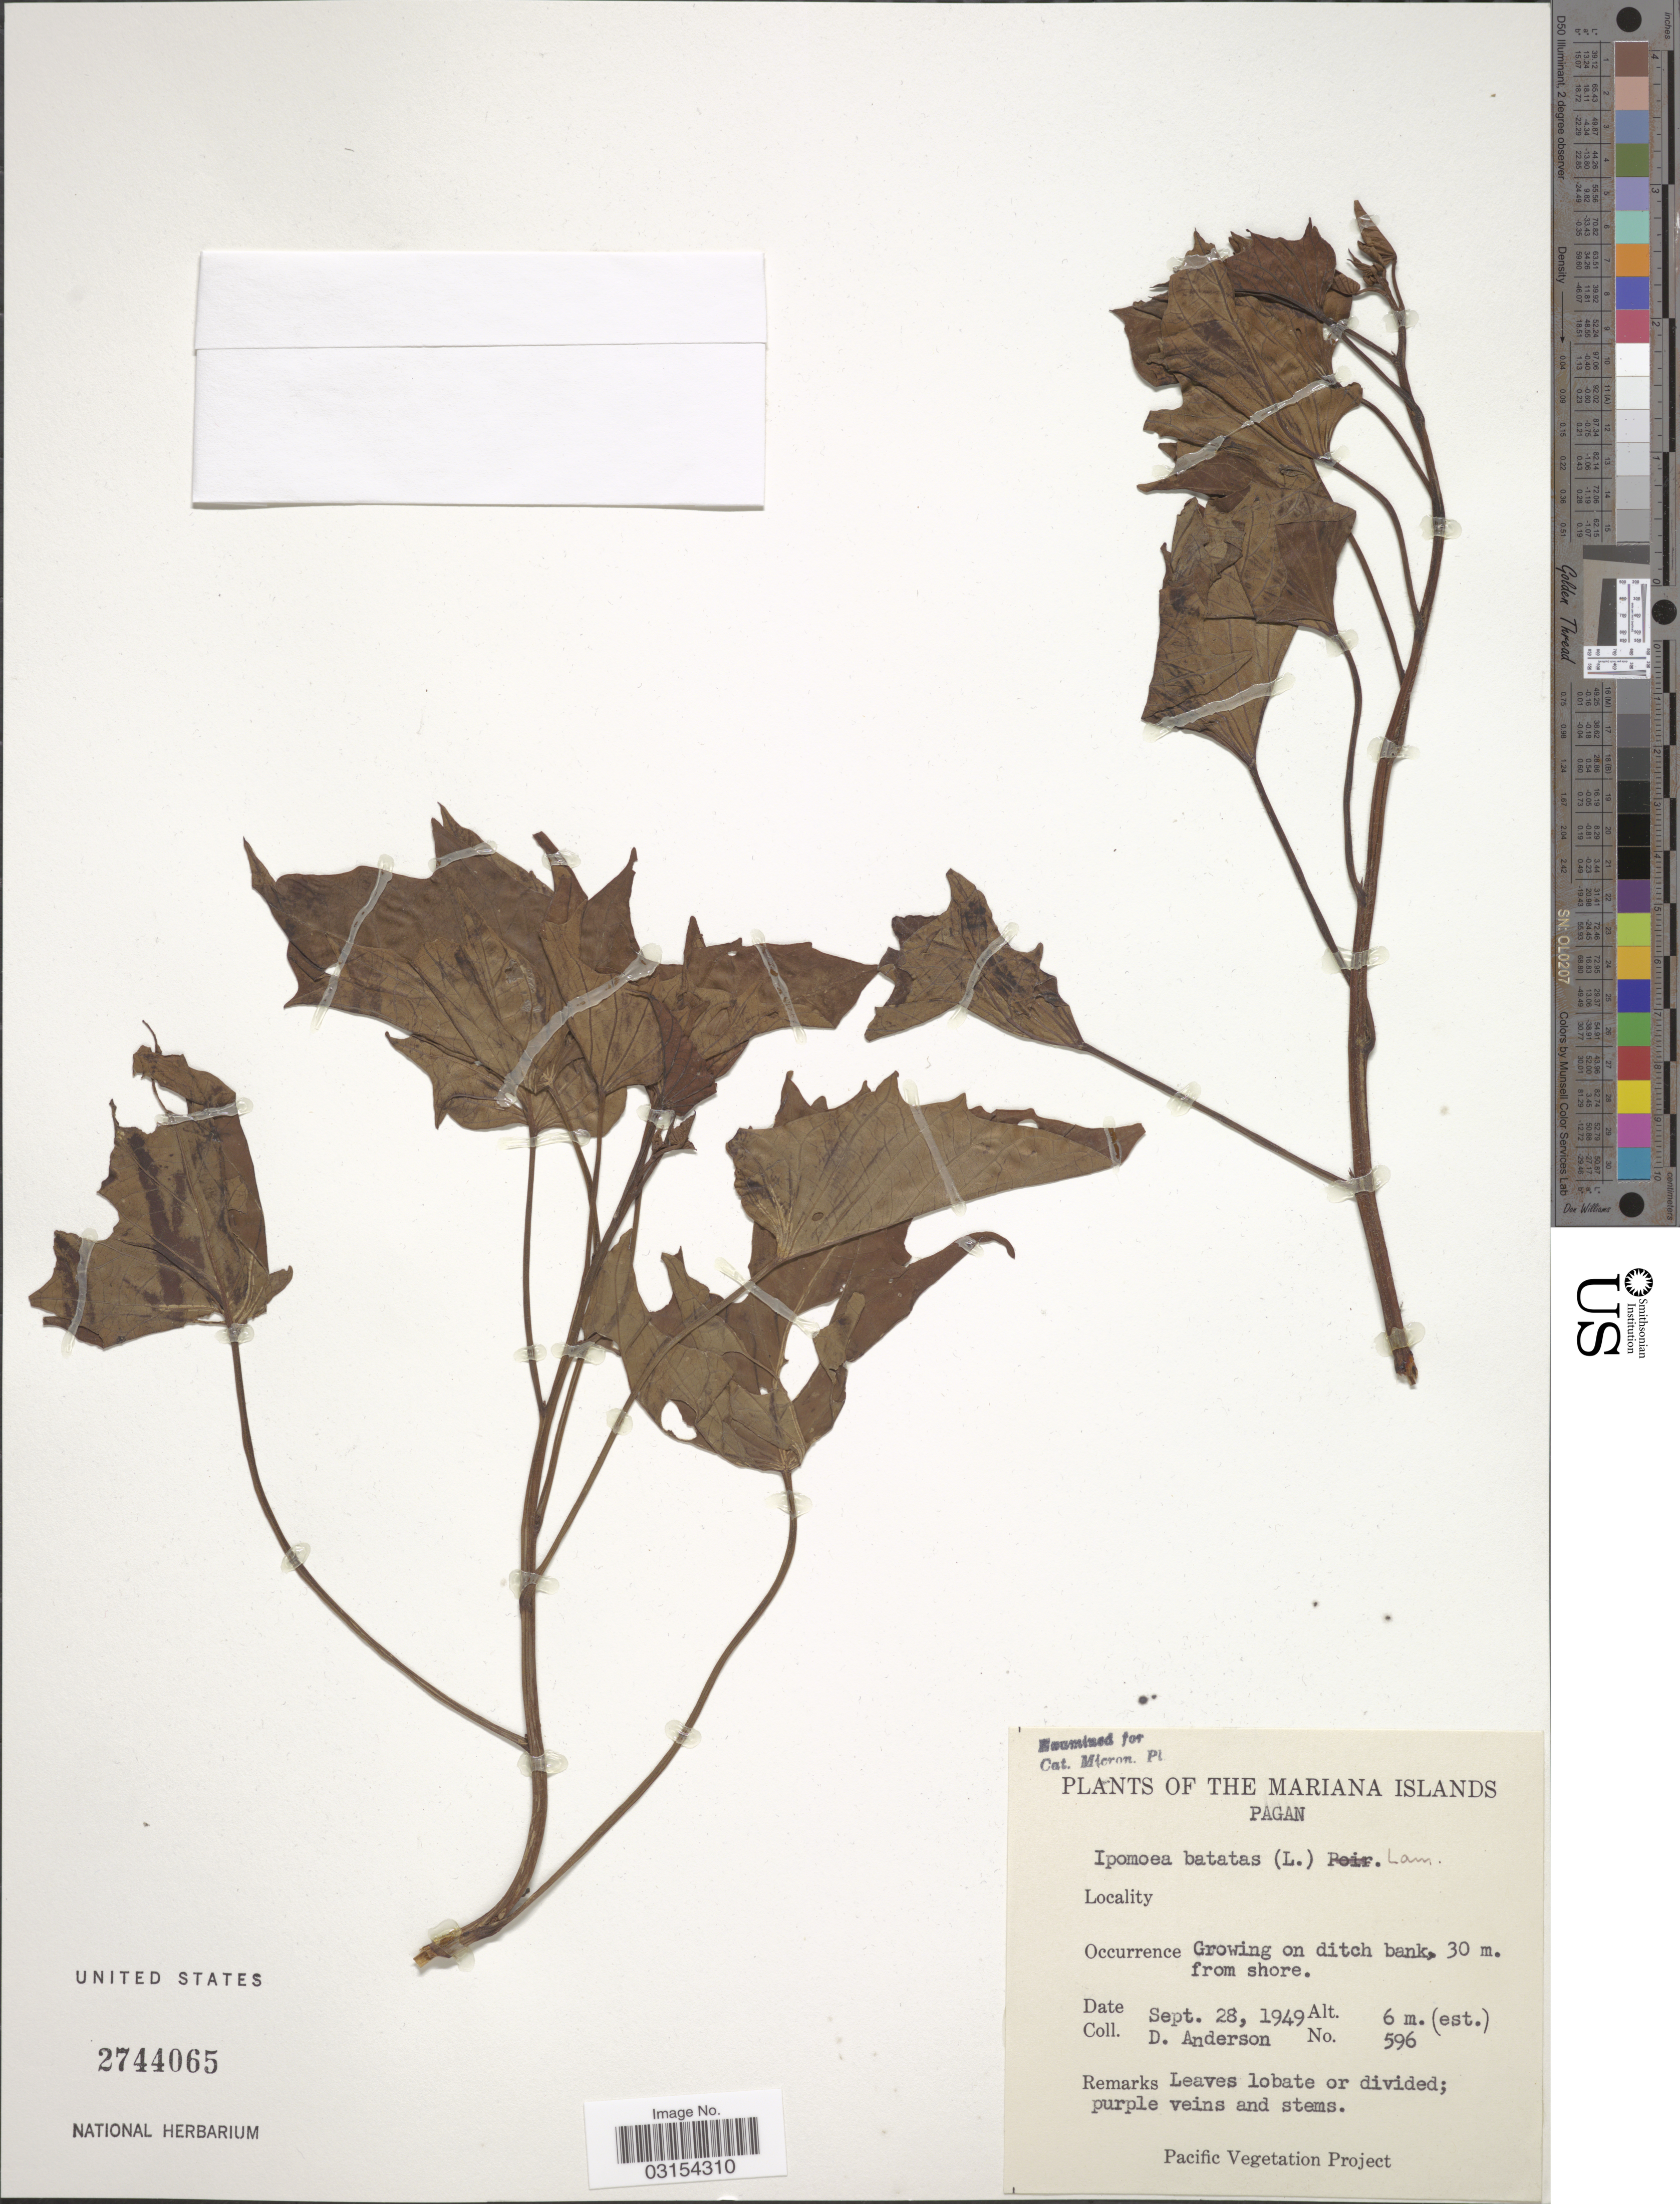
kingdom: Plantae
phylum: Tracheophyta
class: Magnoliopsida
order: Solanales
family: Convolvulaceae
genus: Ipomoea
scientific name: Ipomoea batatas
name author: (L.) Lam.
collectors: D. Anderson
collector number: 596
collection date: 1949-09-28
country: Northern Mariana Islands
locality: The Mariana Islands. Pagan. Ditch bank, 30 m. from shore.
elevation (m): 6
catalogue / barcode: US 2744065